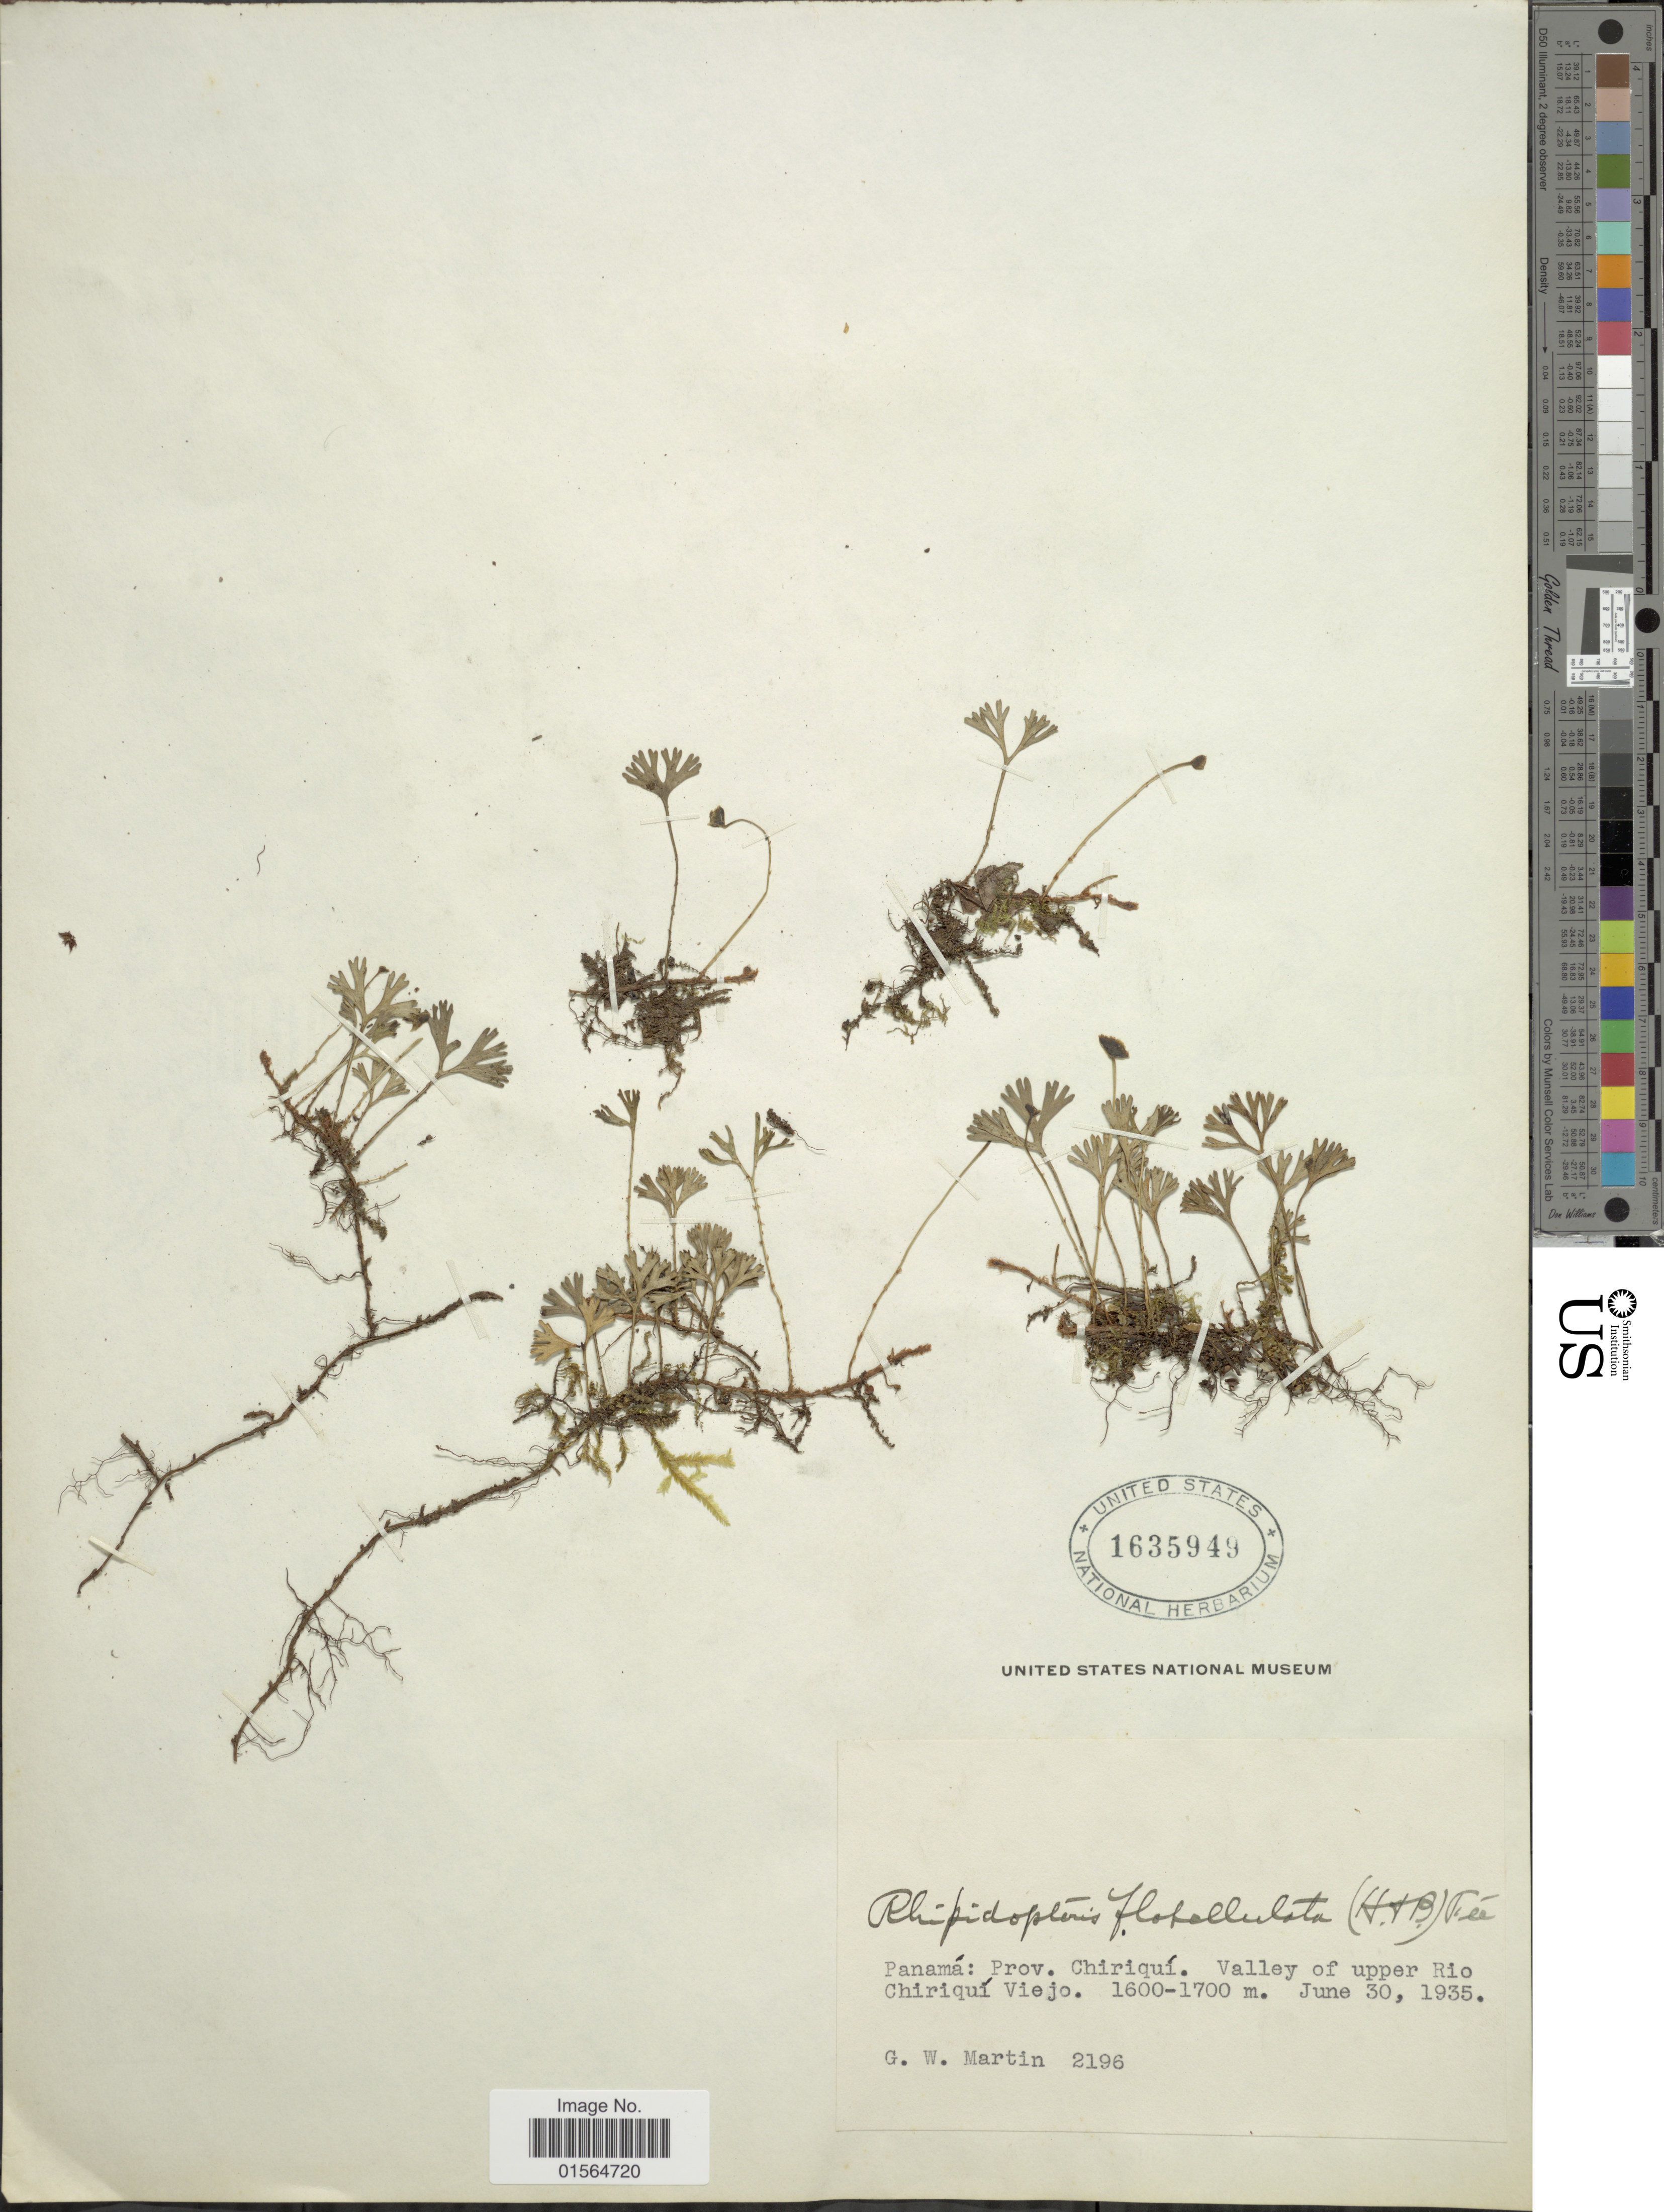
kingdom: Plantae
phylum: Tracheophyta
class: Polypodiopsida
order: Polypodiales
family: Dryopteridaceae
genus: Elaphoglossum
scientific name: Elaphoglossum peltatum f. peltatum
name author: (Sw.) Urb.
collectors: G. W. Martin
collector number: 2196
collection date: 1935-06-30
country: Panama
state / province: Chiriqui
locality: Valley of upper Rio Chiriqui Viejo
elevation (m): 1600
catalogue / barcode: US 1635949